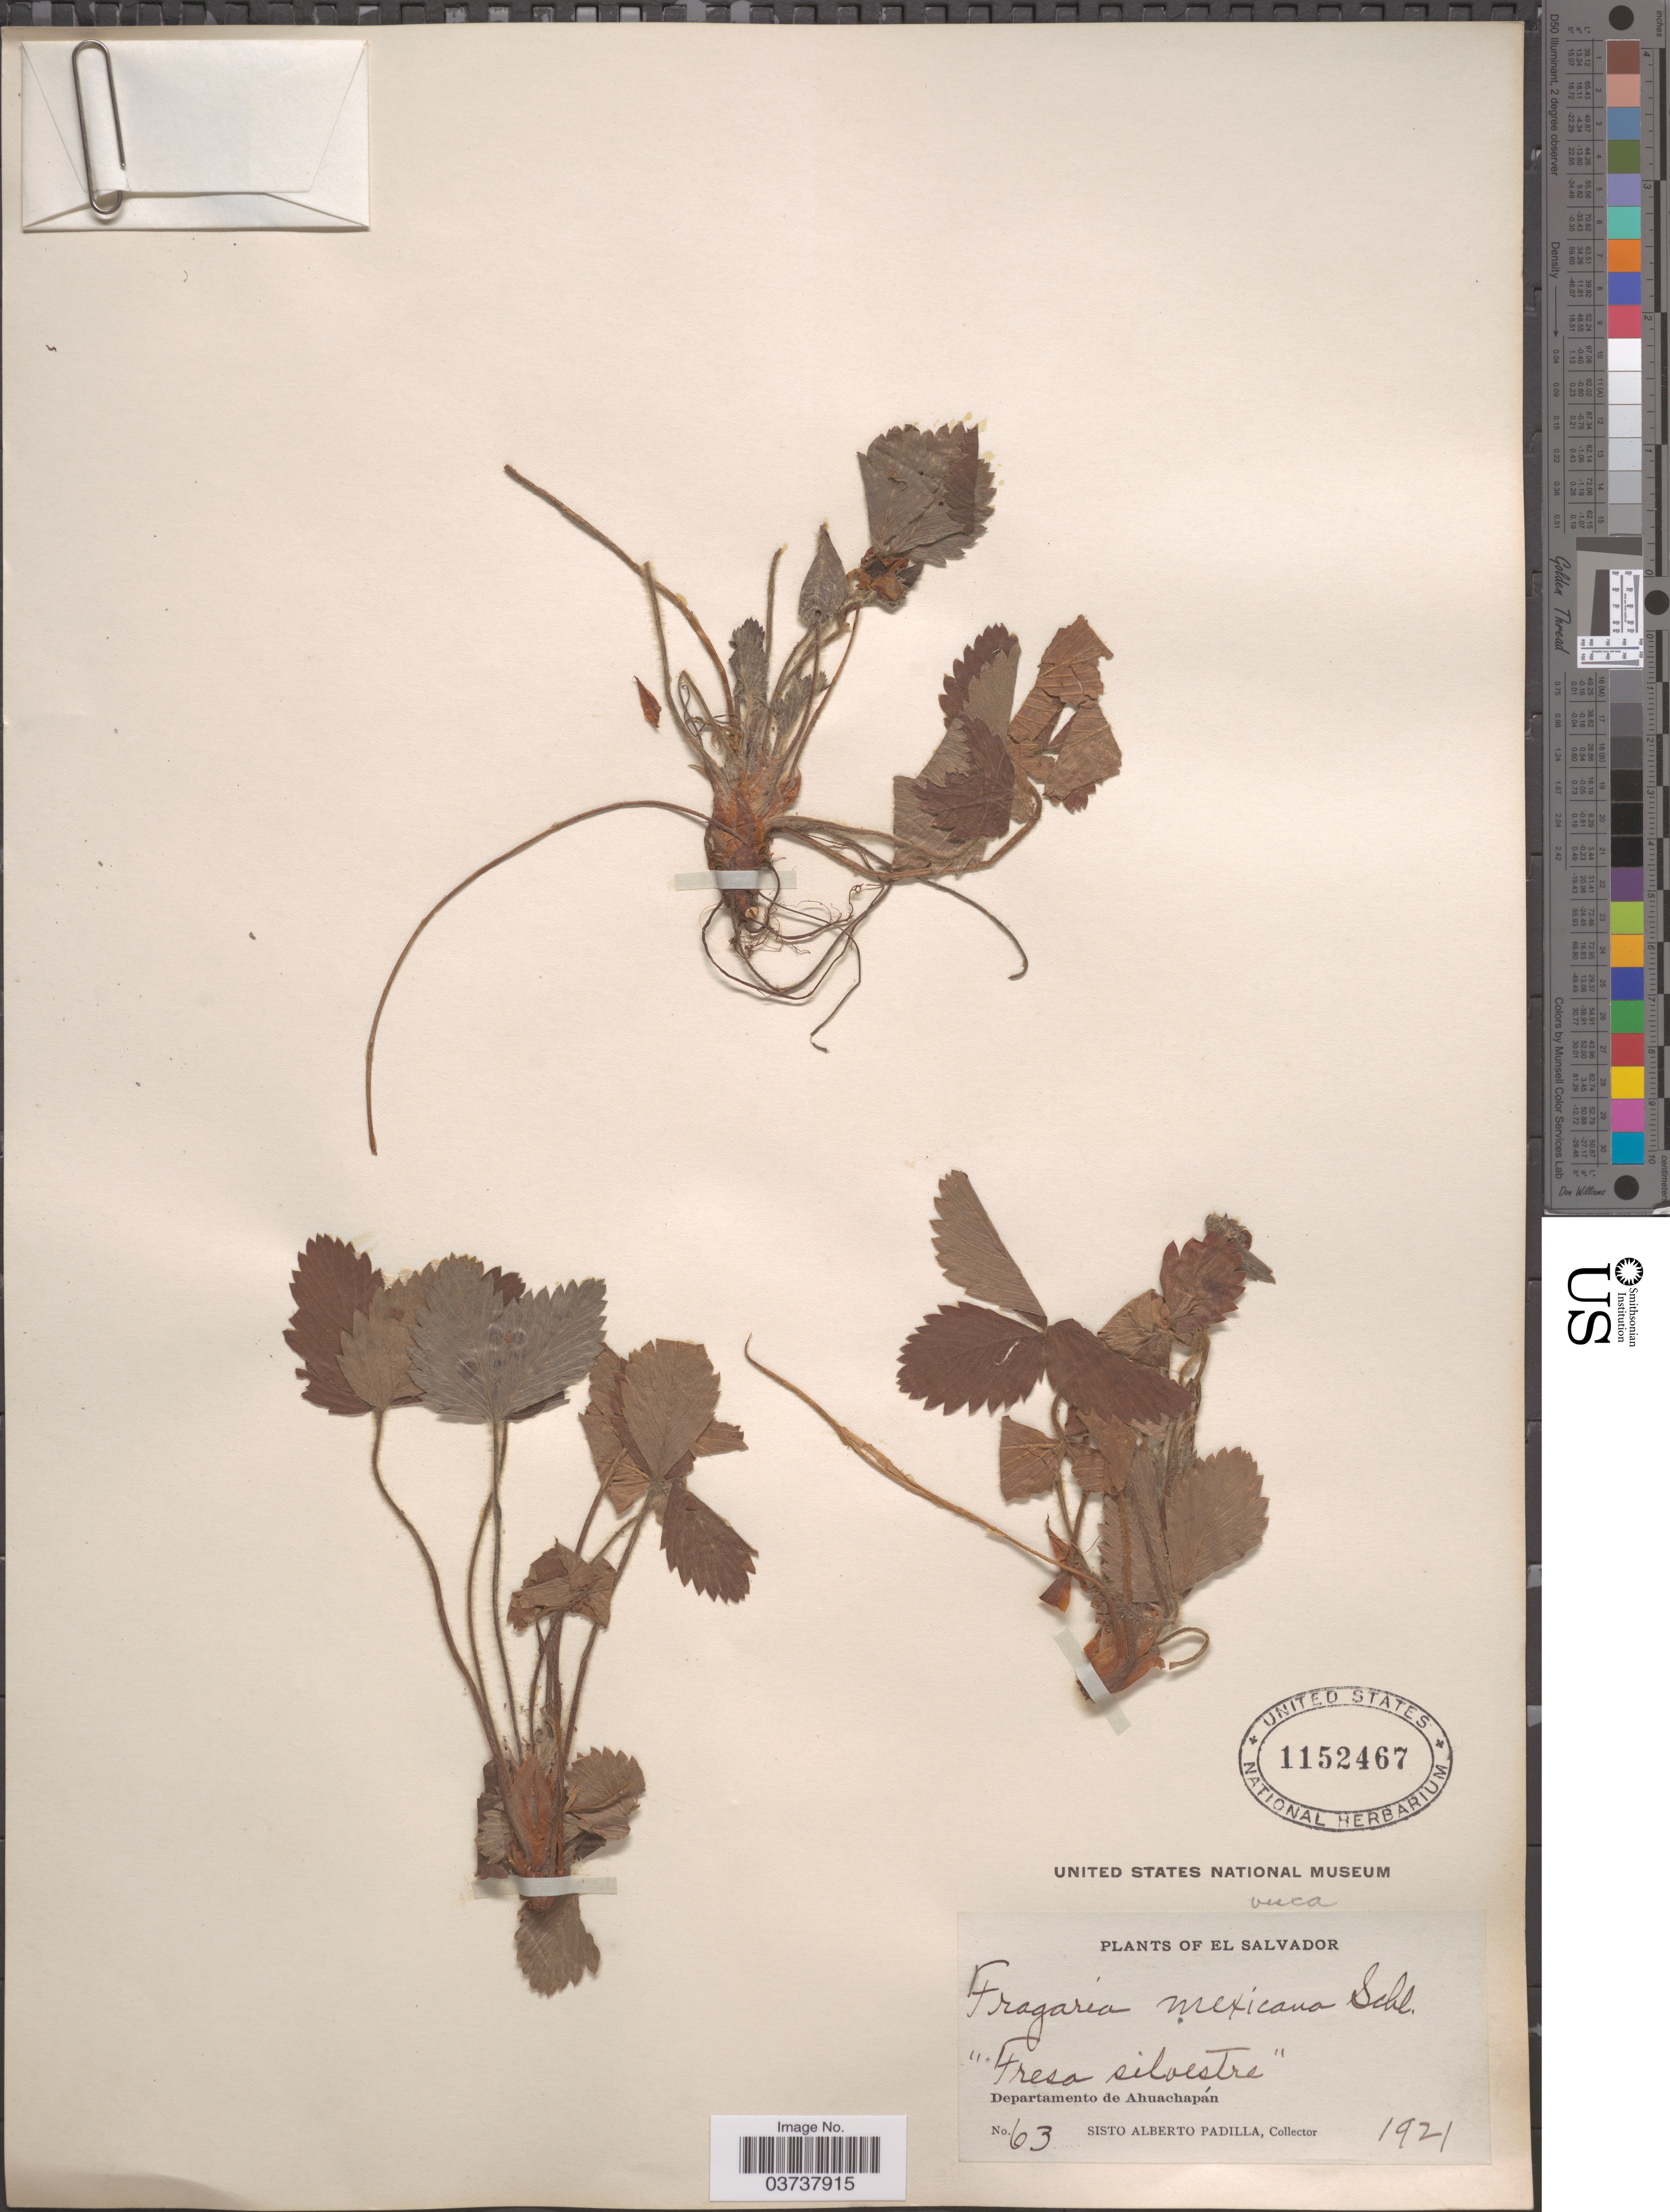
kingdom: Plantae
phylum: Tracheophyta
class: Magnoliopsida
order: Rosales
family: Rosaceae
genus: Fragaria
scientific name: Fragaria vesca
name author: L.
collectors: S. A. Padilla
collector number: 63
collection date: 1921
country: El Salvador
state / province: Ahuachapan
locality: Departamento de Ahuachapán.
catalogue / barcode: US 1152467